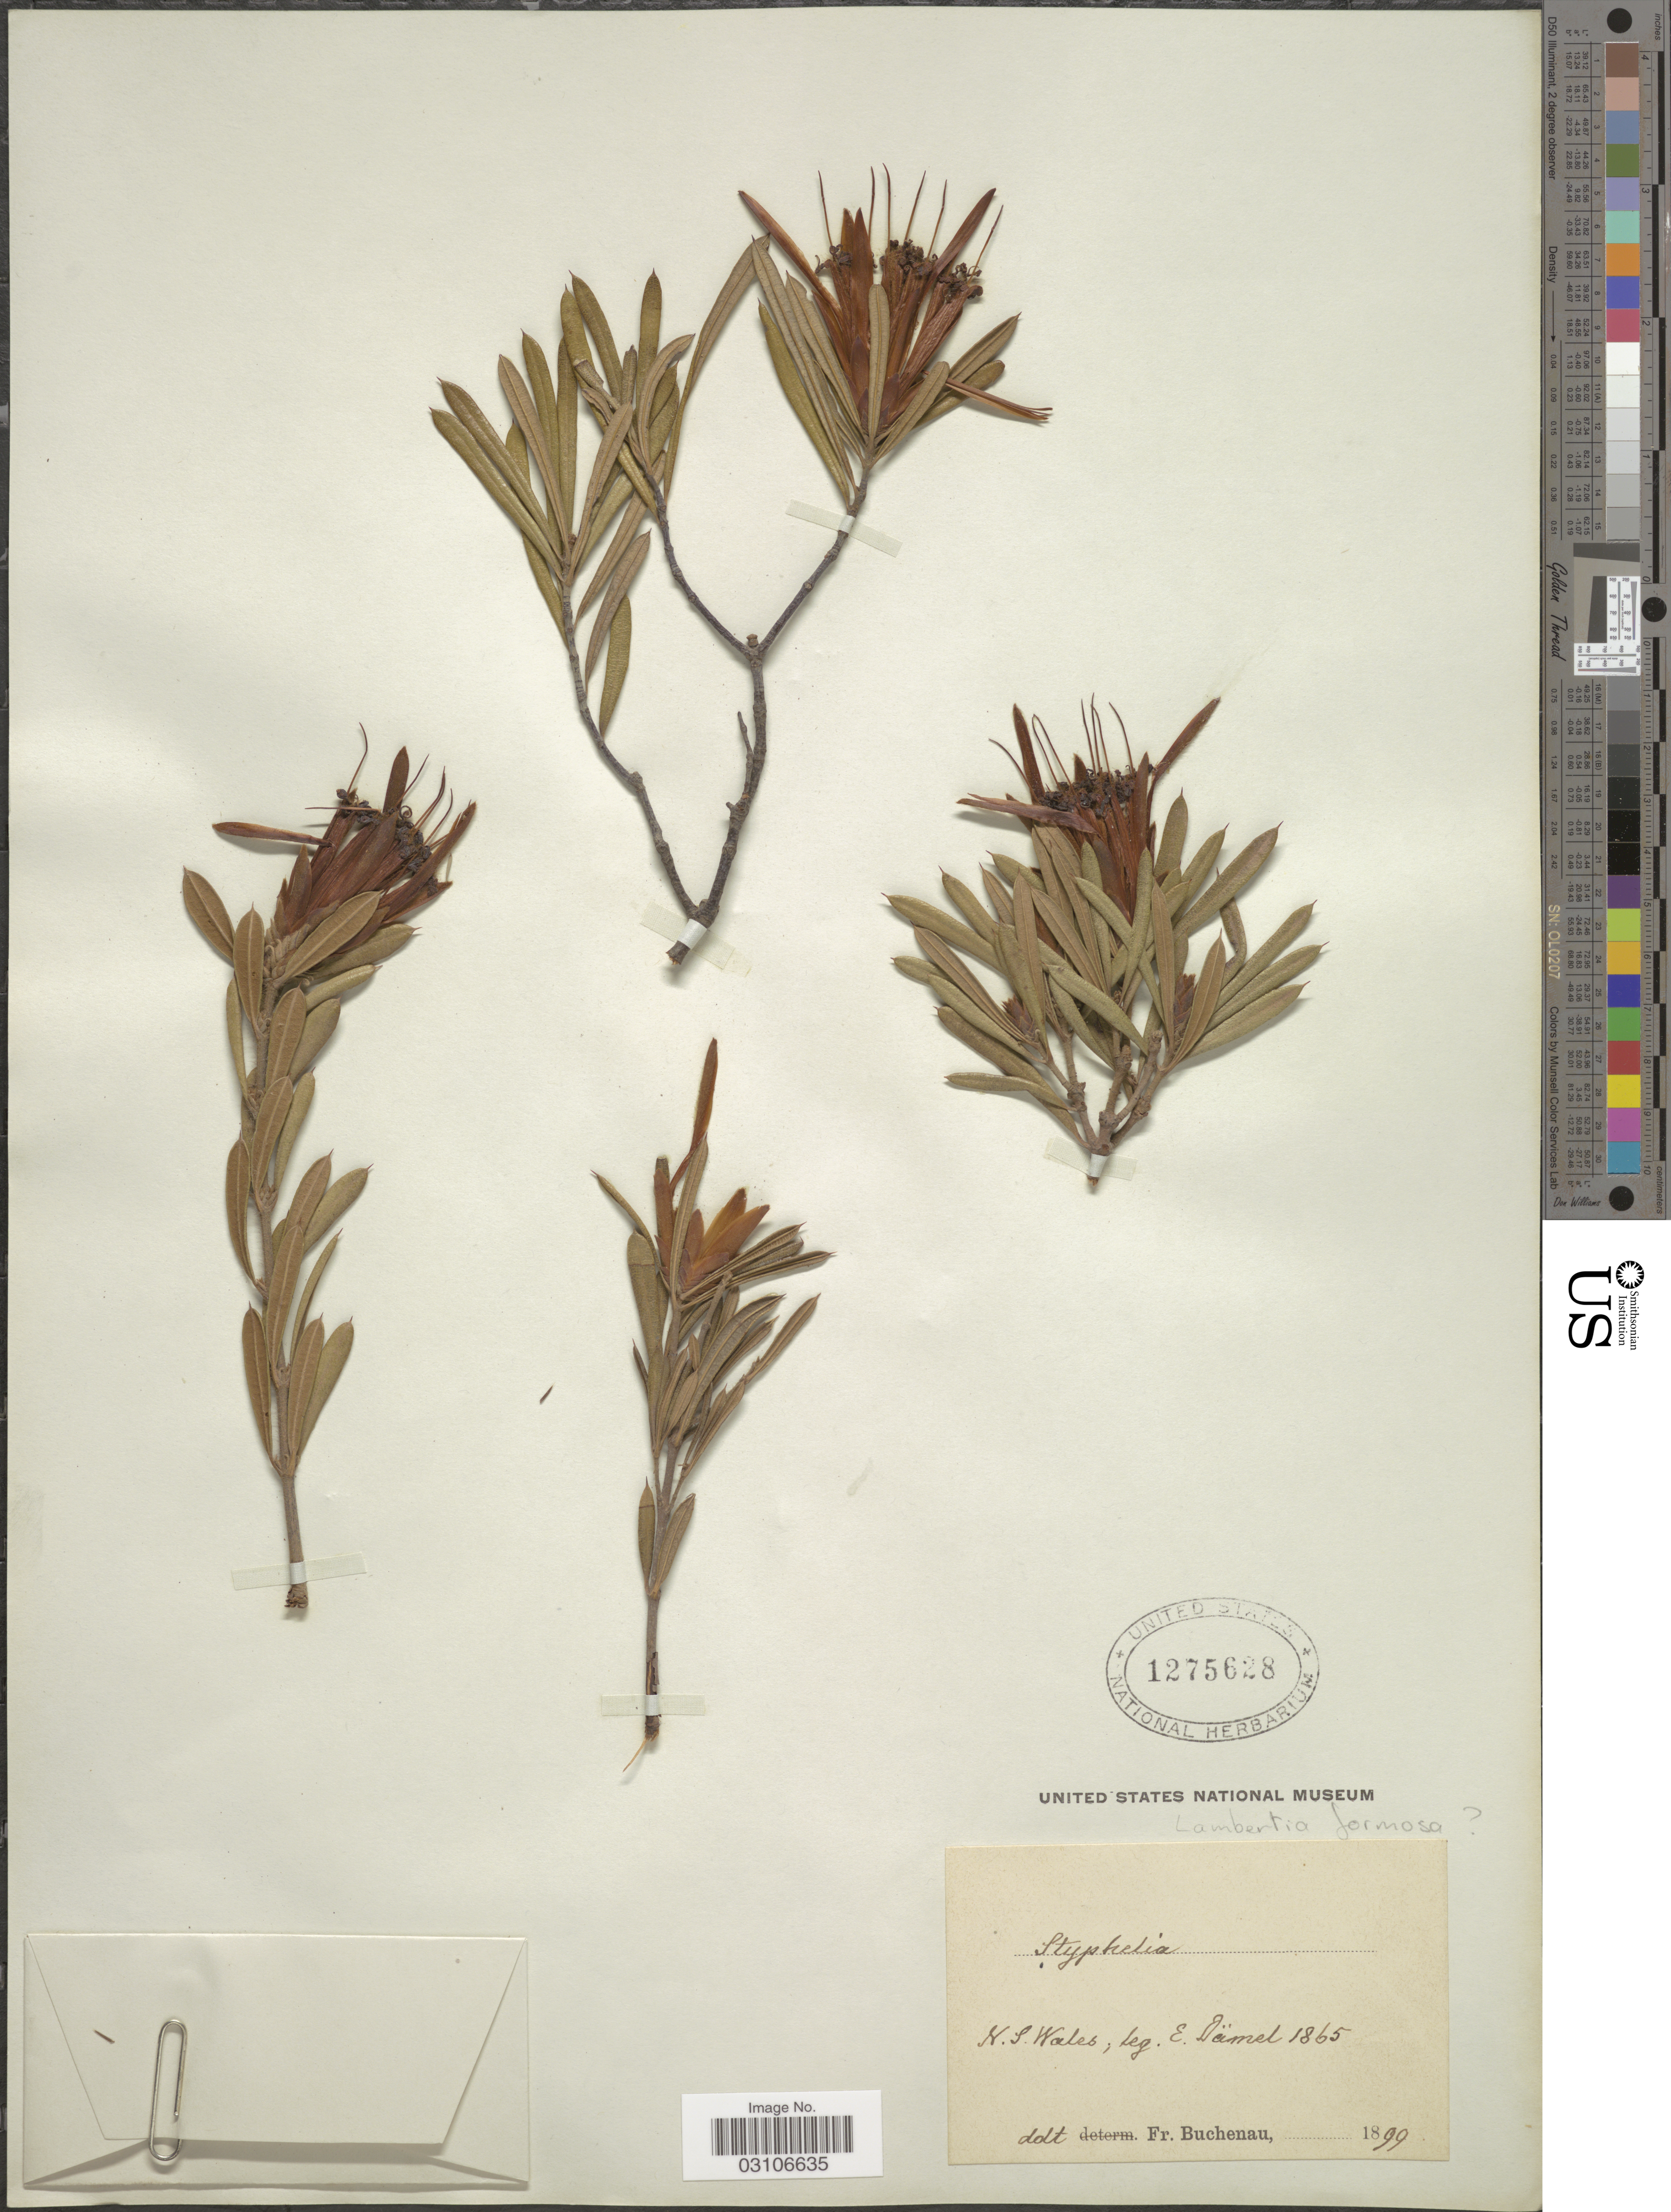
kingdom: Plantae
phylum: Tracheophyta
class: Magnoliopsida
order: Ericales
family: Ericaceae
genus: Styphelia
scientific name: Styphelia sp.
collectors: E. Damel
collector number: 1865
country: Australia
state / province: New South Wales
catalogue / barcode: US 1275628